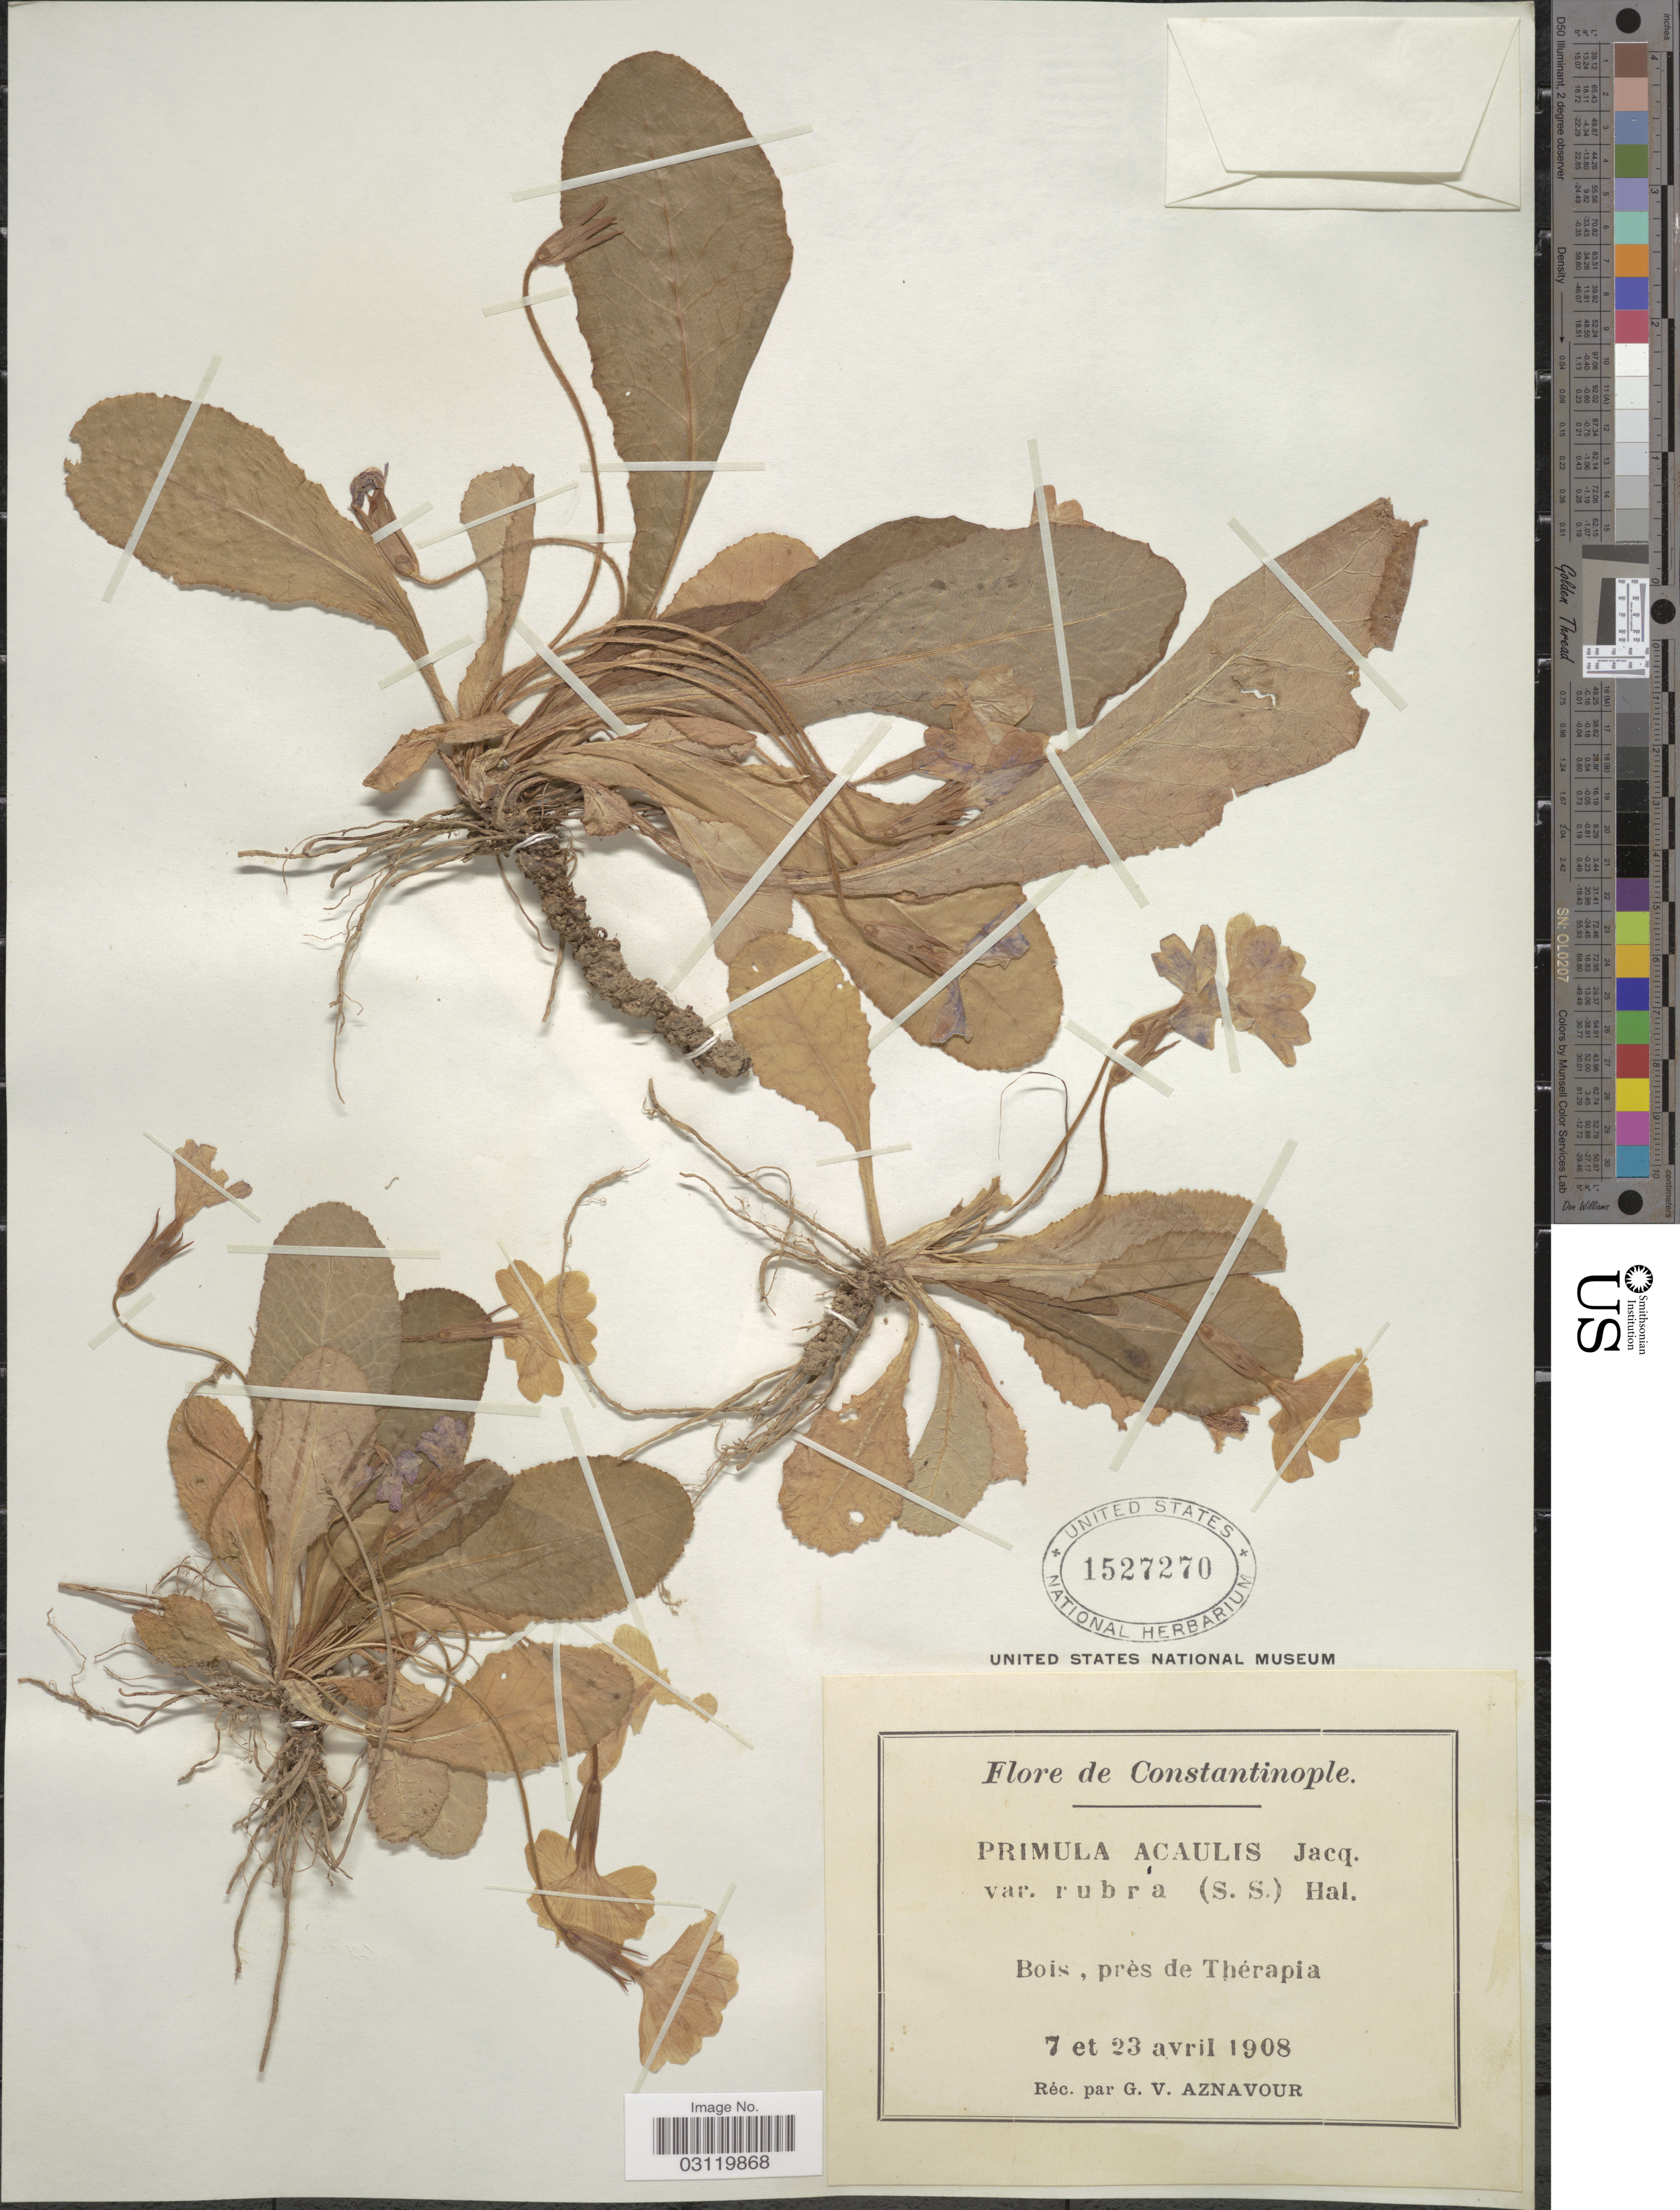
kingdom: Plantae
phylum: Tracheophyta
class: Magnoliopsida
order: Ericales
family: Primulaceae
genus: Primula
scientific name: Primula acaulis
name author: (L.) Hill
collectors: G. V. Aznavour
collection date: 1908-04-07/1908-04-23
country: Turkey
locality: Constantinople, Bois, près de Thérapia.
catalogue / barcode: US 1527270